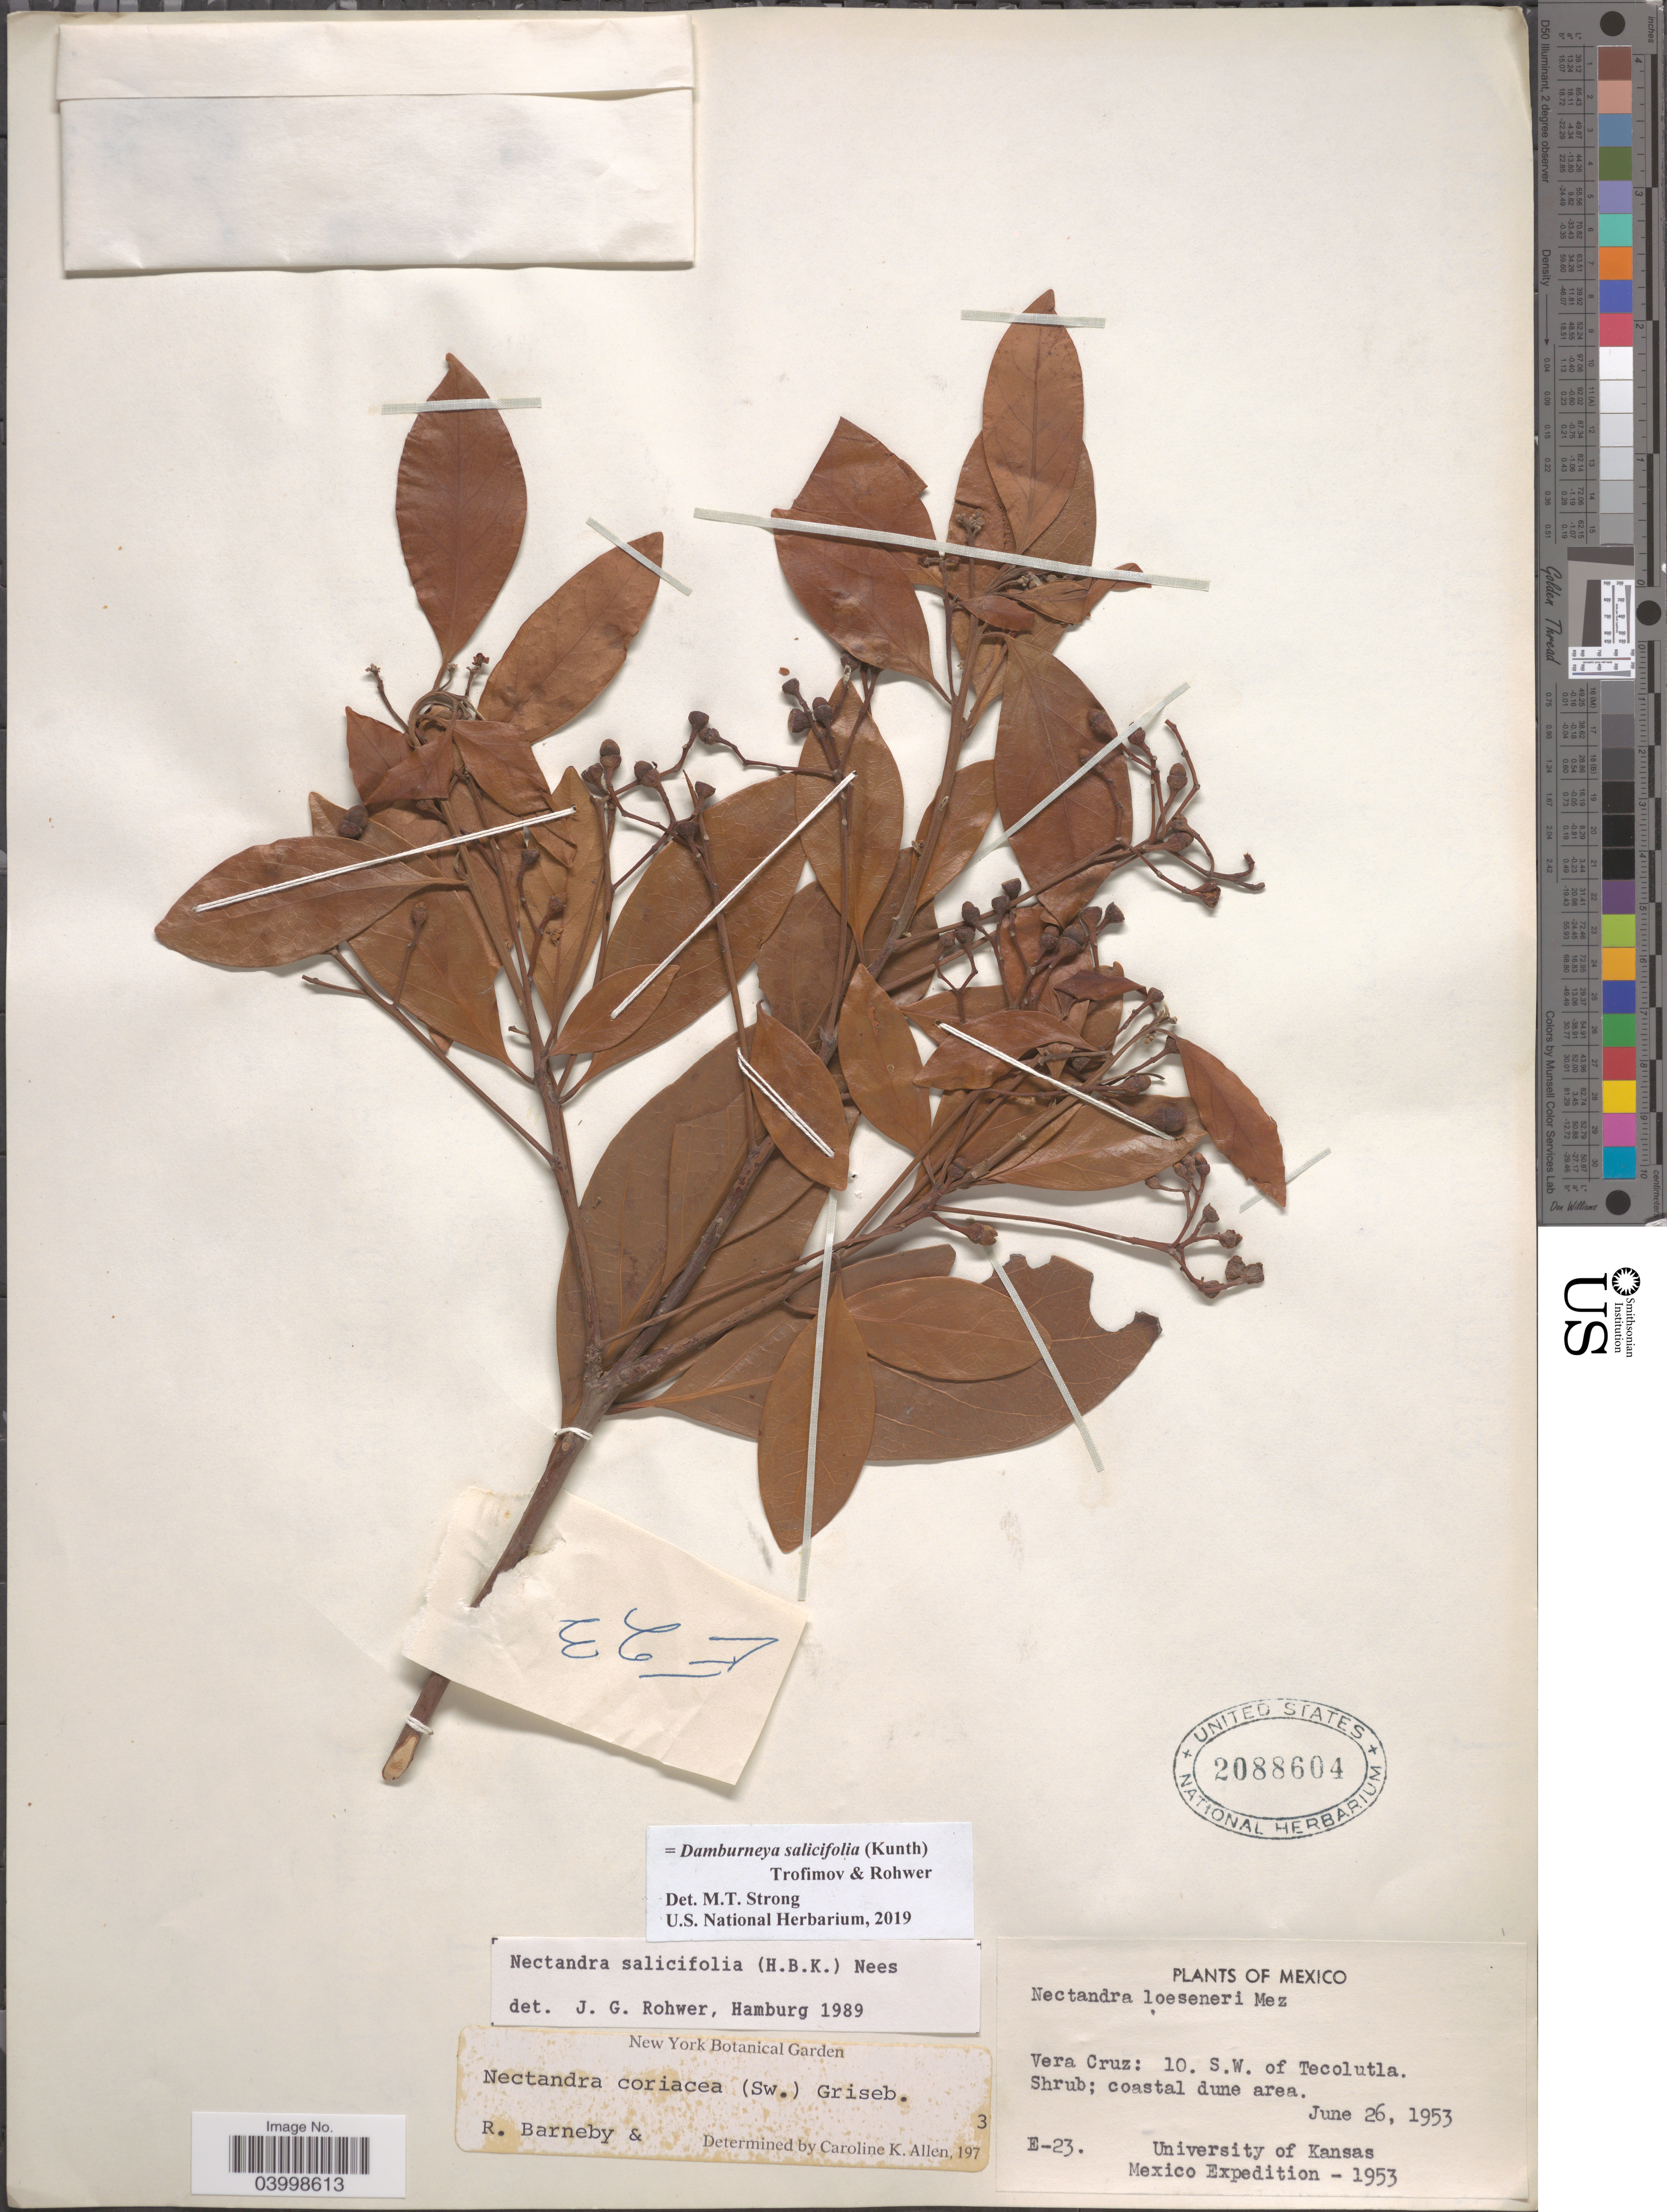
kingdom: Plantae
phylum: Tracheophyta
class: Magnoliopsida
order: Laurales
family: Lauraceae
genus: Damburneya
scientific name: Damburneya salicifolia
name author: (Kunth) Trofimov & Rohwer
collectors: University of Kansas Mexico Expedition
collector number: E-23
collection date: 1953-06-26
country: Mexico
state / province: Veracruz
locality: Vera Cruz: 10. S.W. of Tecolutla.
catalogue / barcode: US 2088604